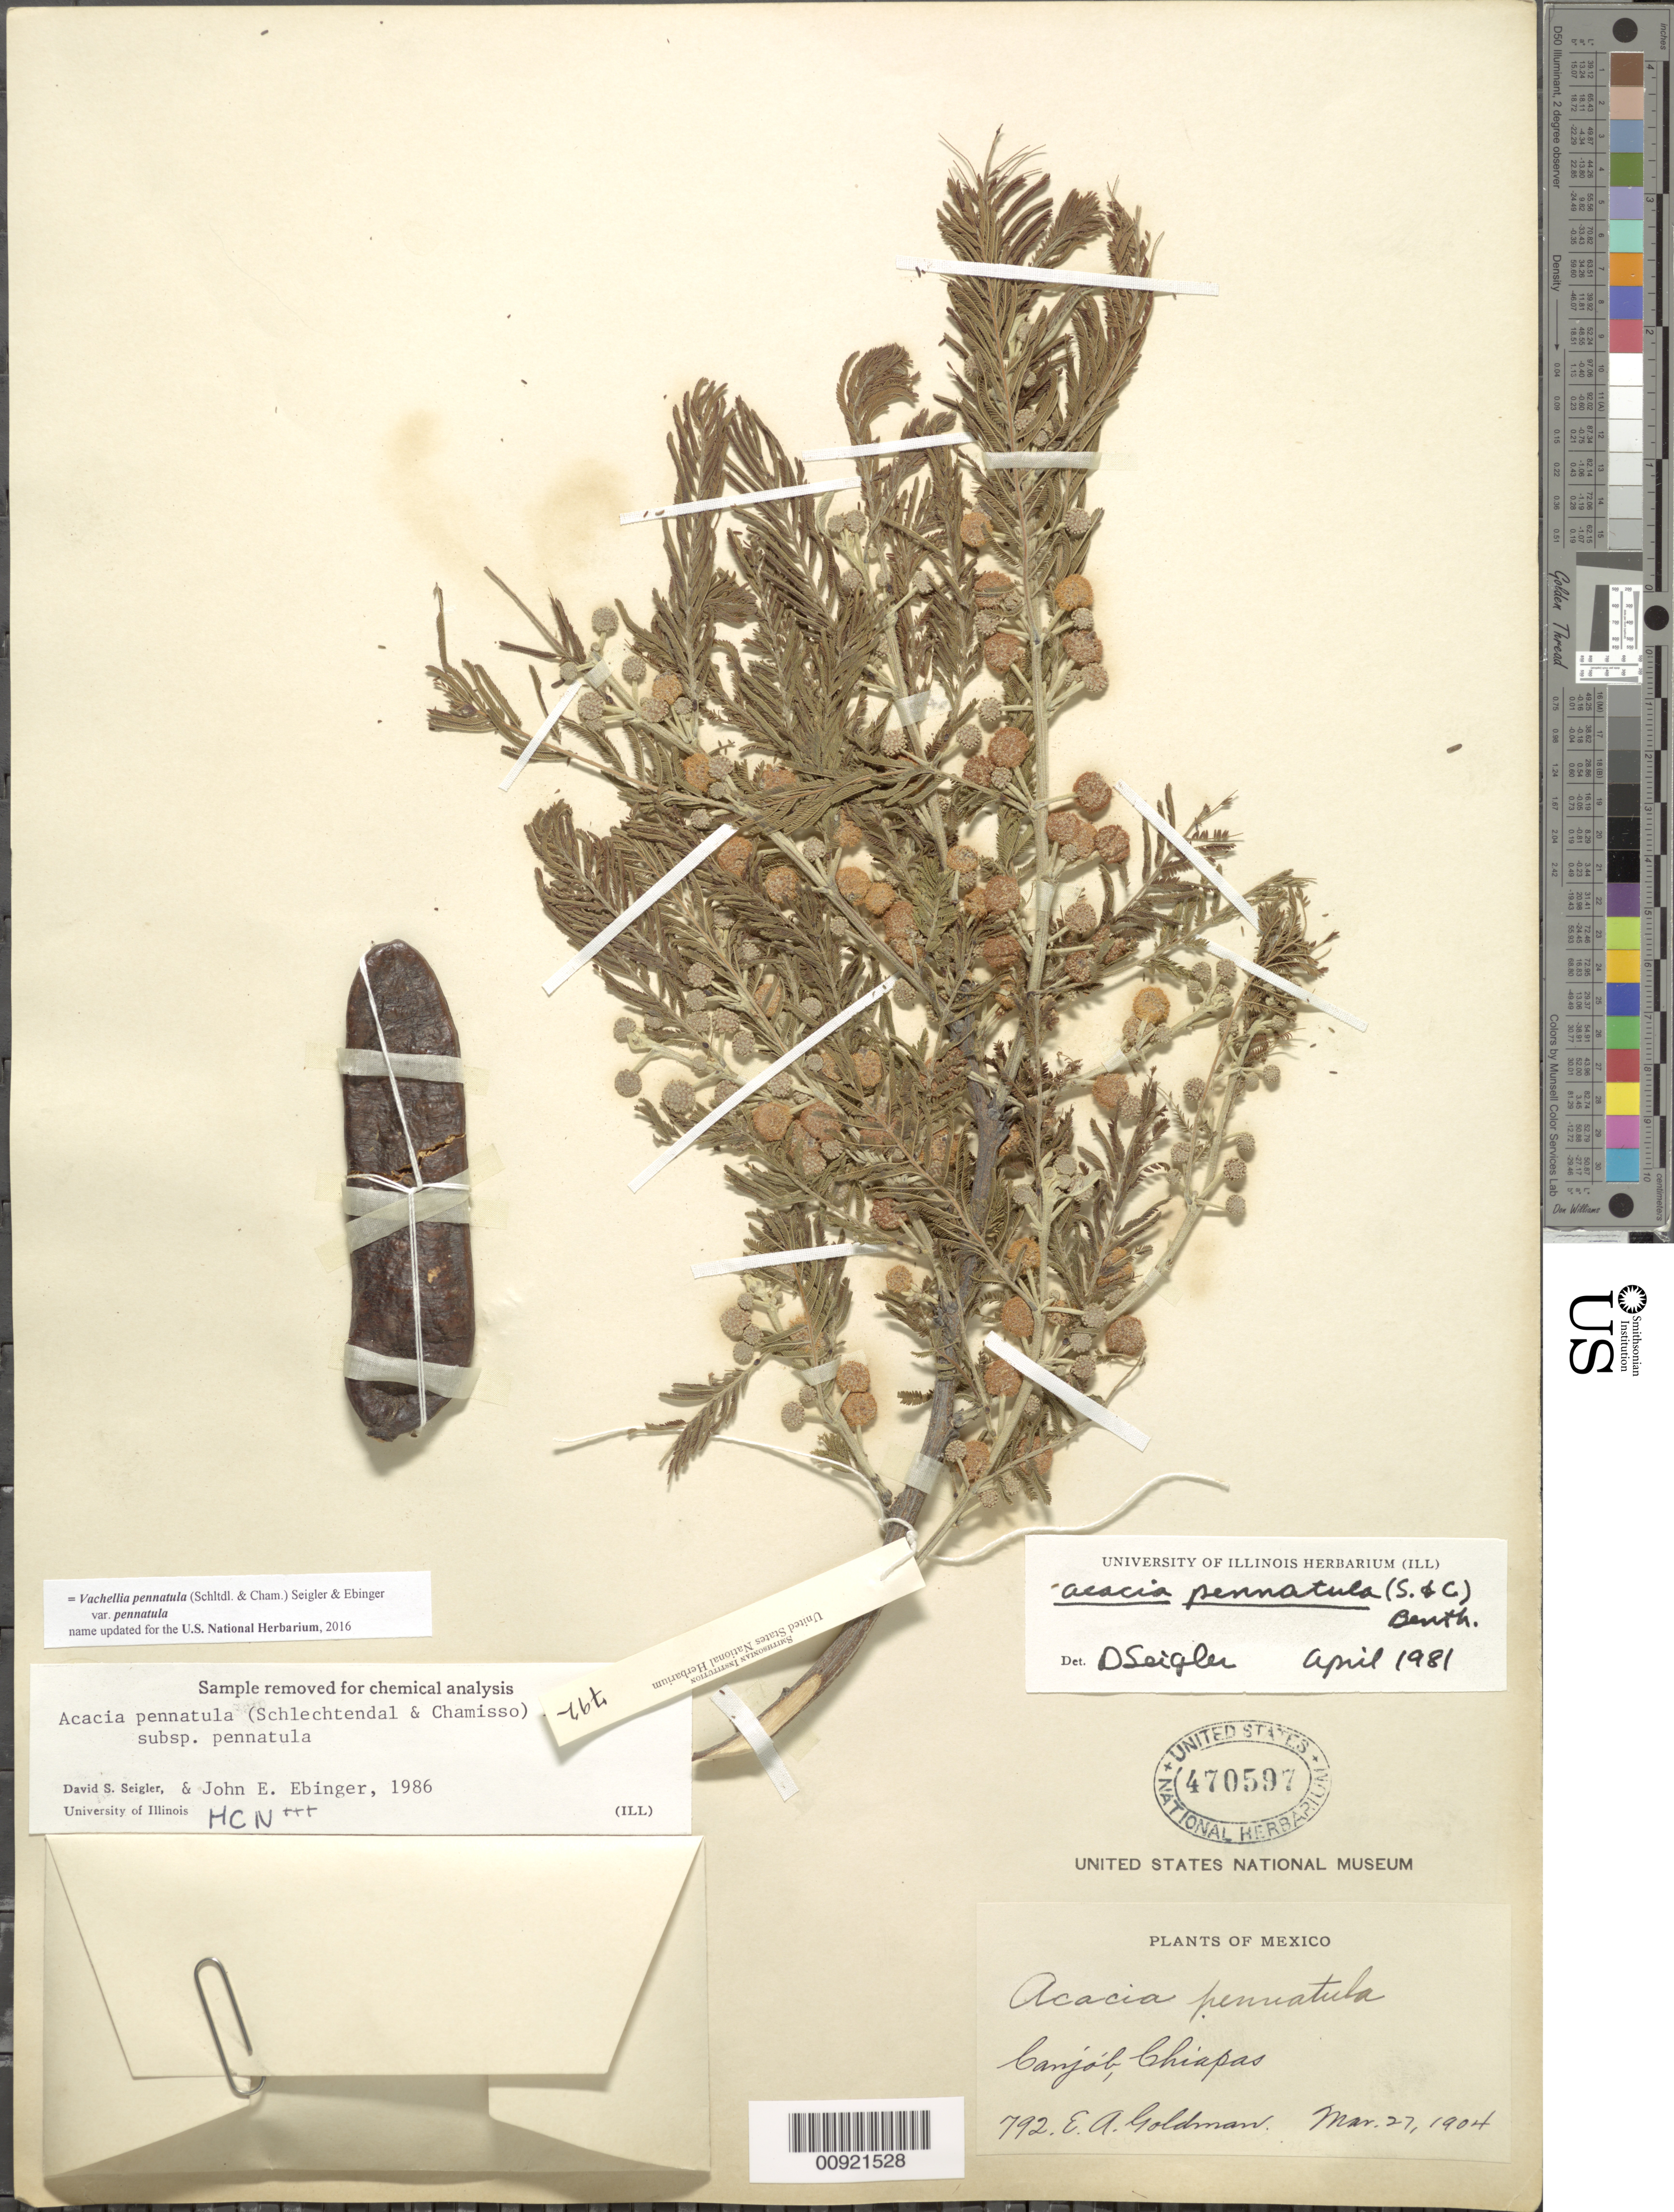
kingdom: Plantae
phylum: Tracheophyta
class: Magnoliopsida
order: Fabales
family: Fabaceae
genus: Vachellia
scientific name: Vachellia pennatula var. pennatula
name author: (Schltdl. & Cham.) Seigler & Ebinger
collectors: E. A. Goldman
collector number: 792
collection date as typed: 27 Mar 1904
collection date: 1904-03-27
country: Mexico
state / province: Chiapas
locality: Canjób, Chiapas.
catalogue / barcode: US 470597